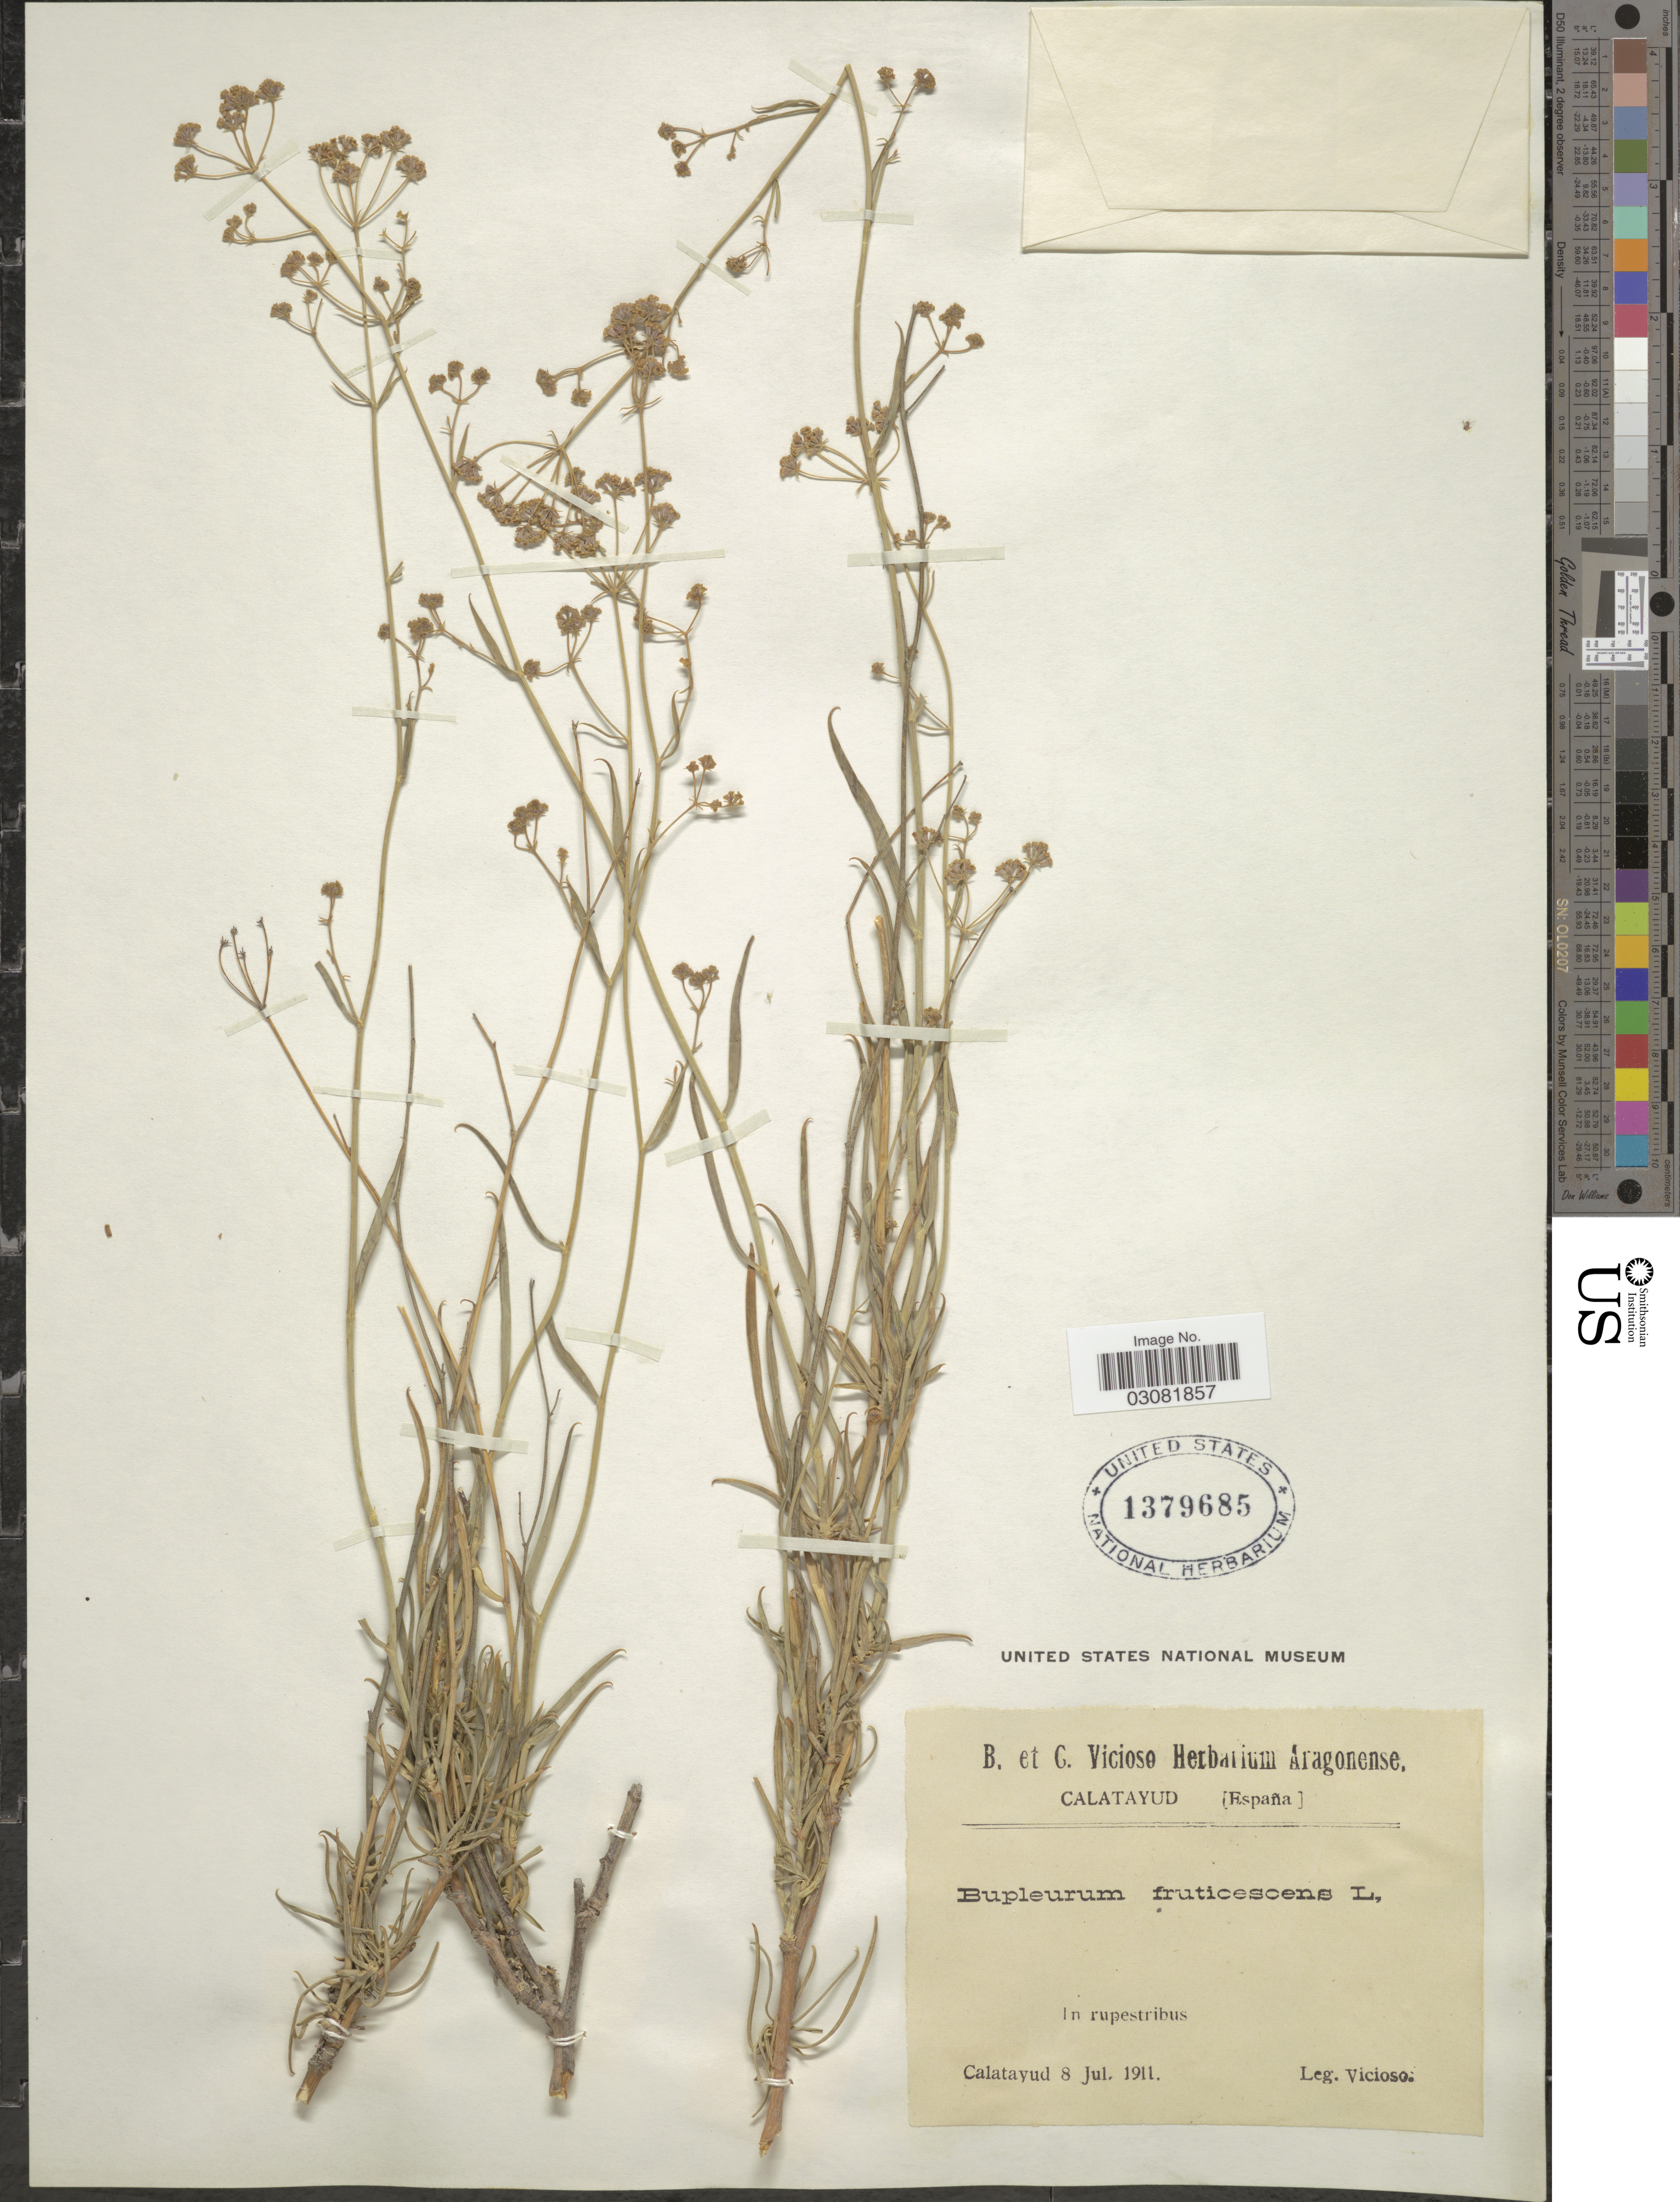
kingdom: Plantae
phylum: Tracheophyta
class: Magnoliopsida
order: Apiales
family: Apiaceae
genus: Bupleurum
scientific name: Bupleurum frutescens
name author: Hill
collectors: Vicioso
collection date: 1911-07-08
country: Spain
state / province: Aragón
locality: In rupestribus. Calatayud.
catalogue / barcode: US 1379685